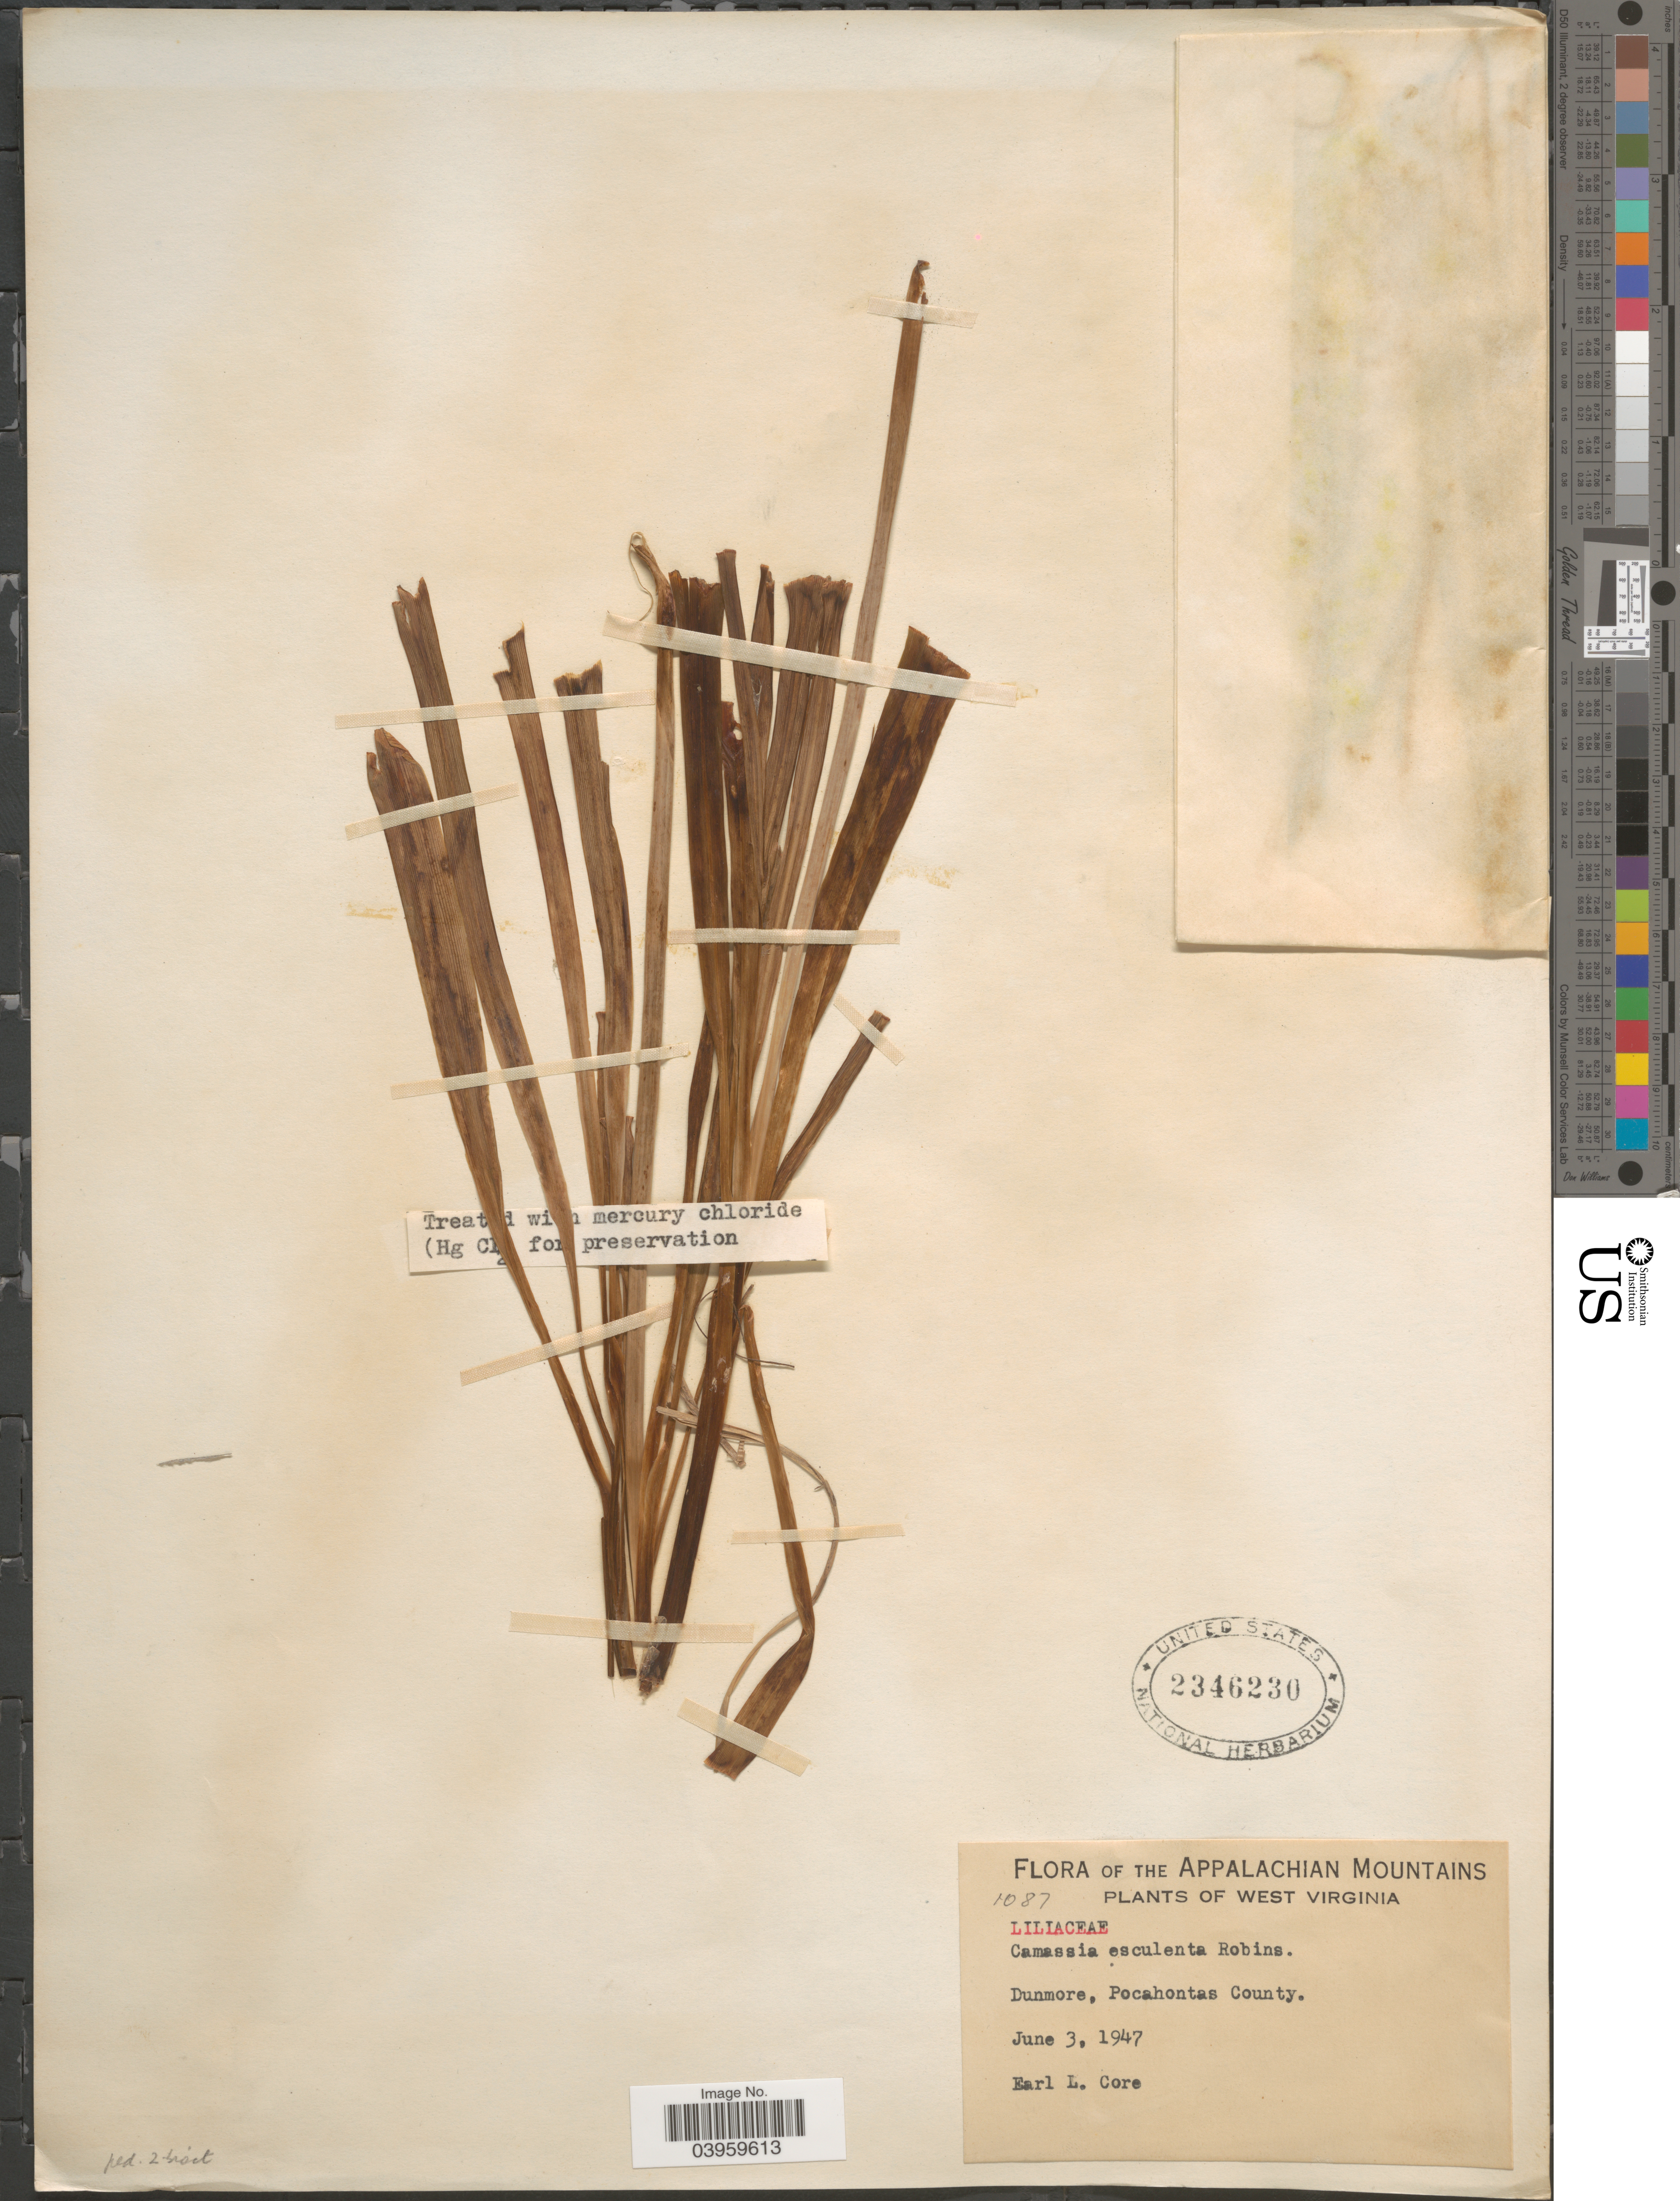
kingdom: Plantae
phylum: Tracheophyta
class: Liliopsida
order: Asparagales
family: Asparagaceae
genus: Camassia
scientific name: Camassia scilloides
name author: (Raf.) Cory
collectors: E. L. Core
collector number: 1087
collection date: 1947-06-03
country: United States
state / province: West Virginia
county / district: Pocahontas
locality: Appalachian Mountains. Dunmore, Pocahontas County.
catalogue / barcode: US 2346230